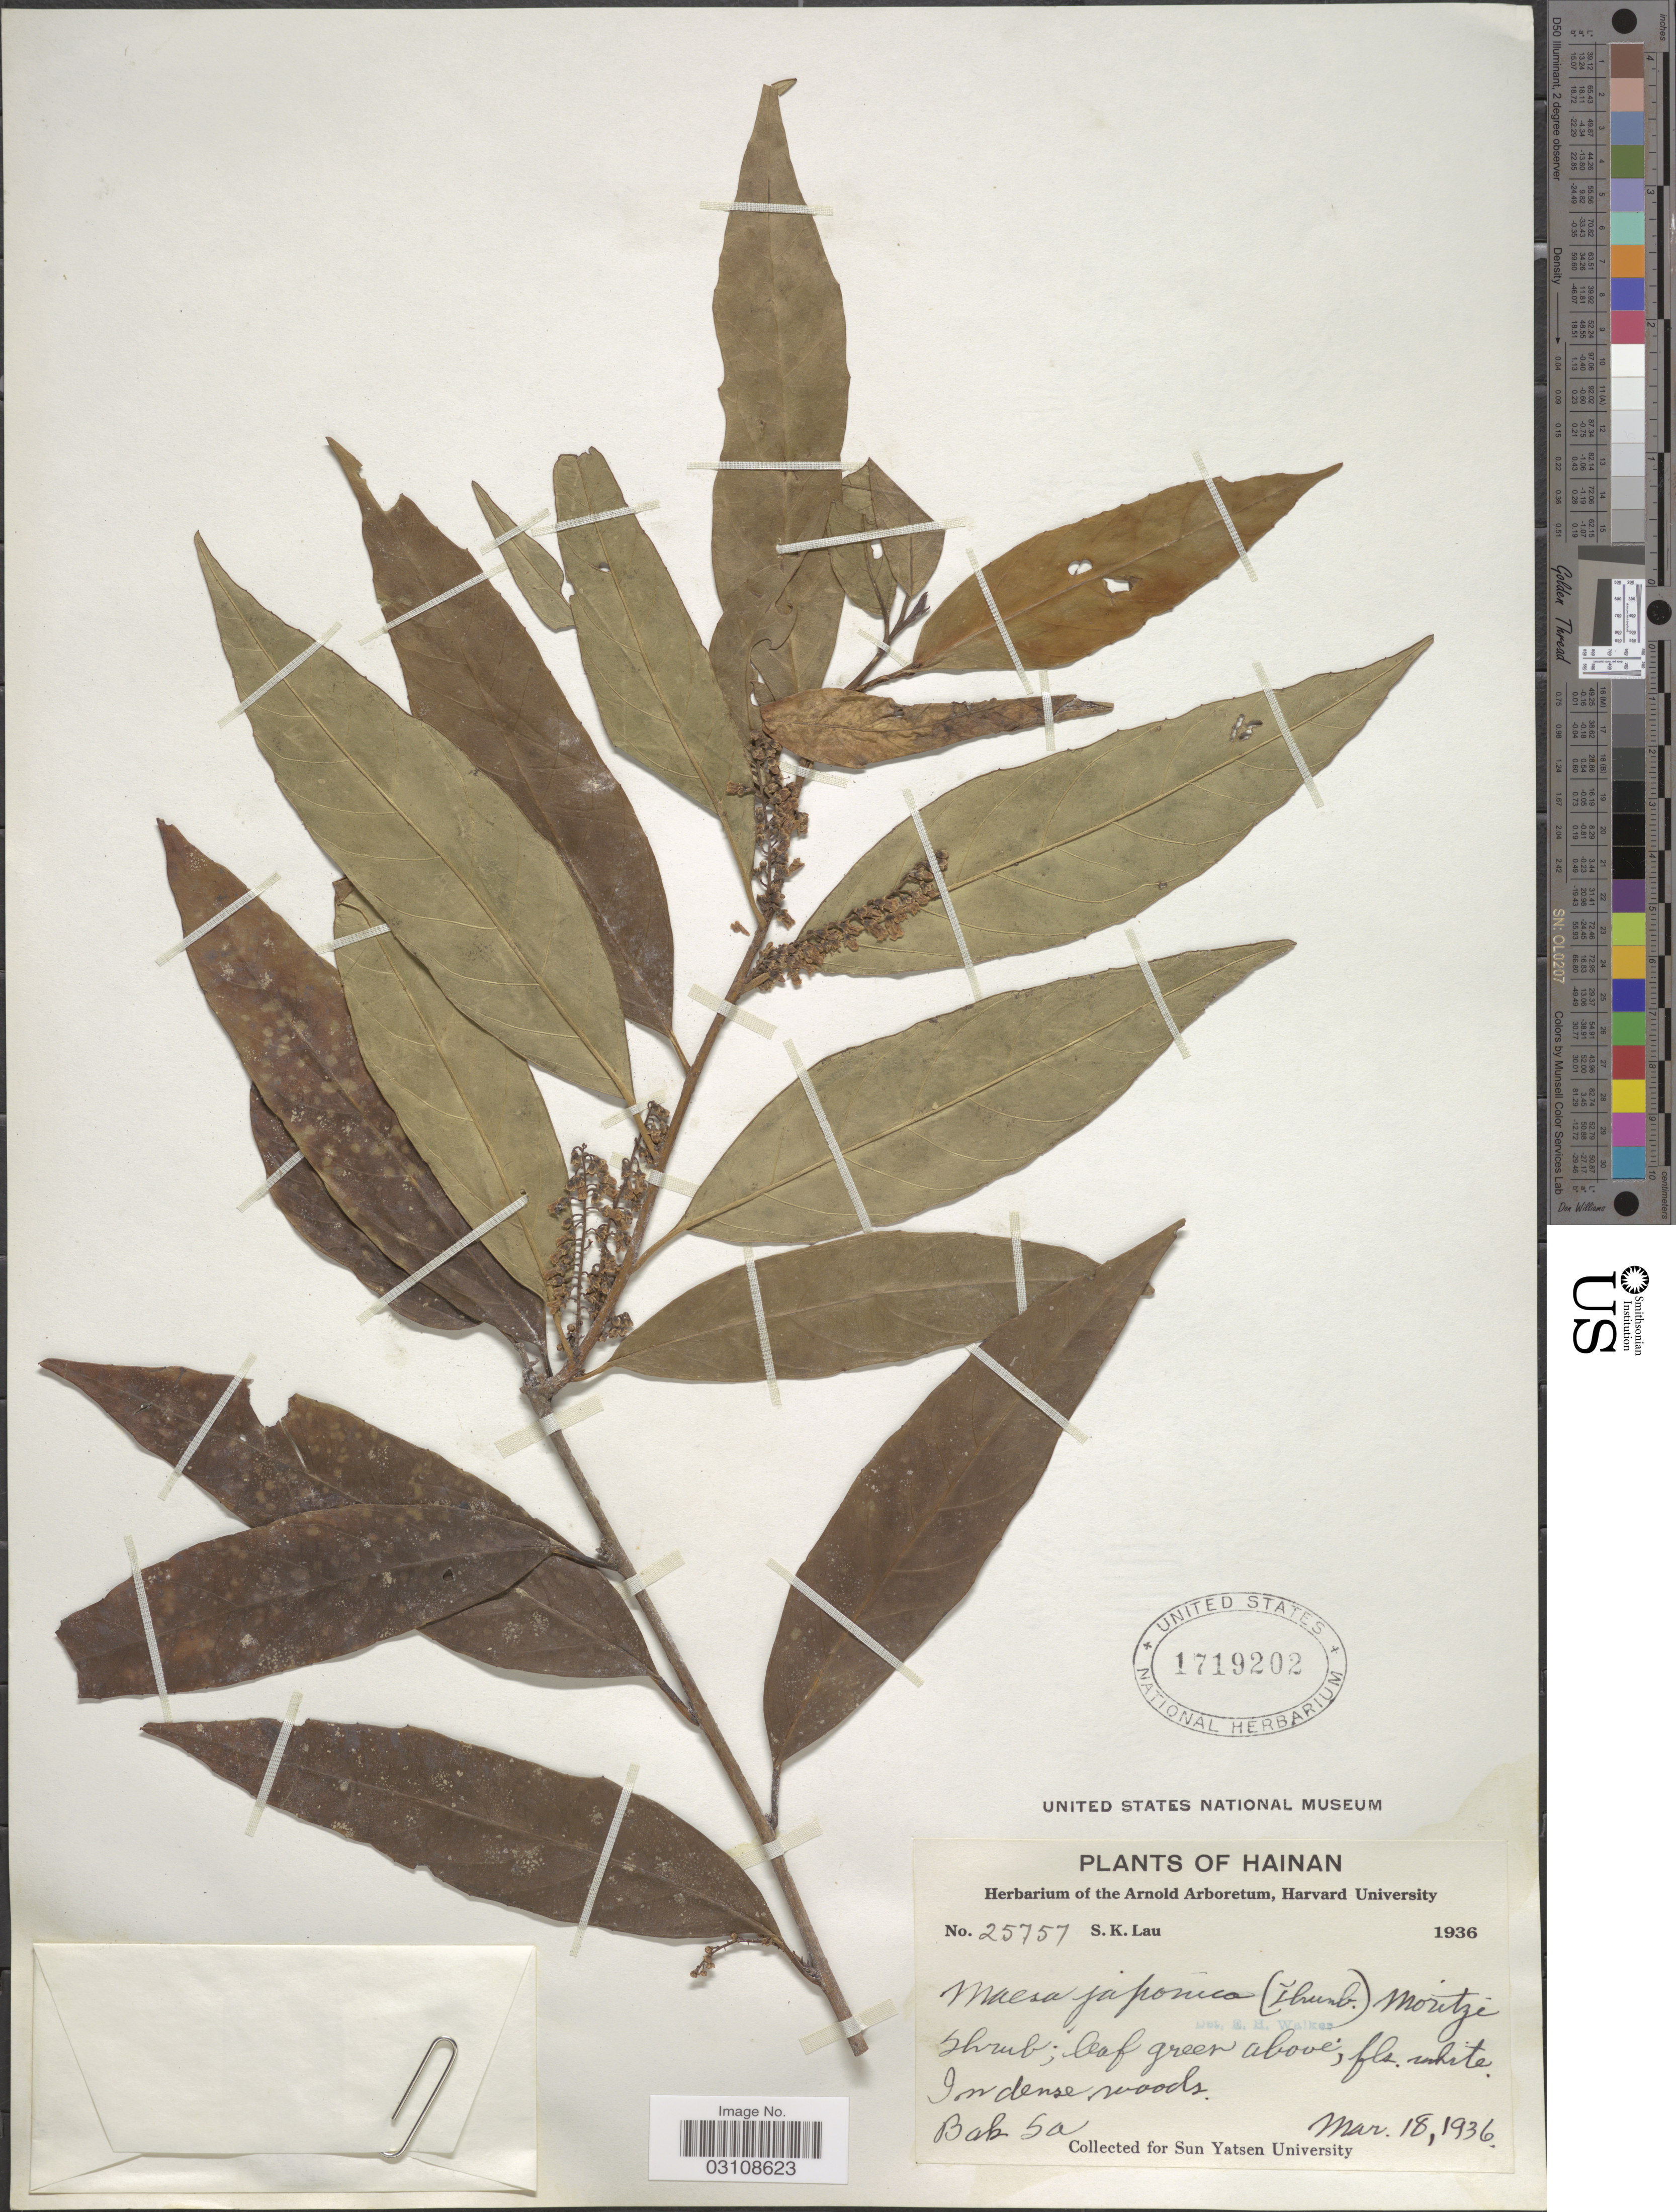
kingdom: Plantae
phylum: Tracheophyta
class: Magnoliopsida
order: Ericales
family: Primulaceae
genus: Maesa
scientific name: Maesa japonica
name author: Merr.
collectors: S. K. Lau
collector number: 25757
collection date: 1936-03-18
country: China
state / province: Hainan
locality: Bak Sa.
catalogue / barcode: US 1719202